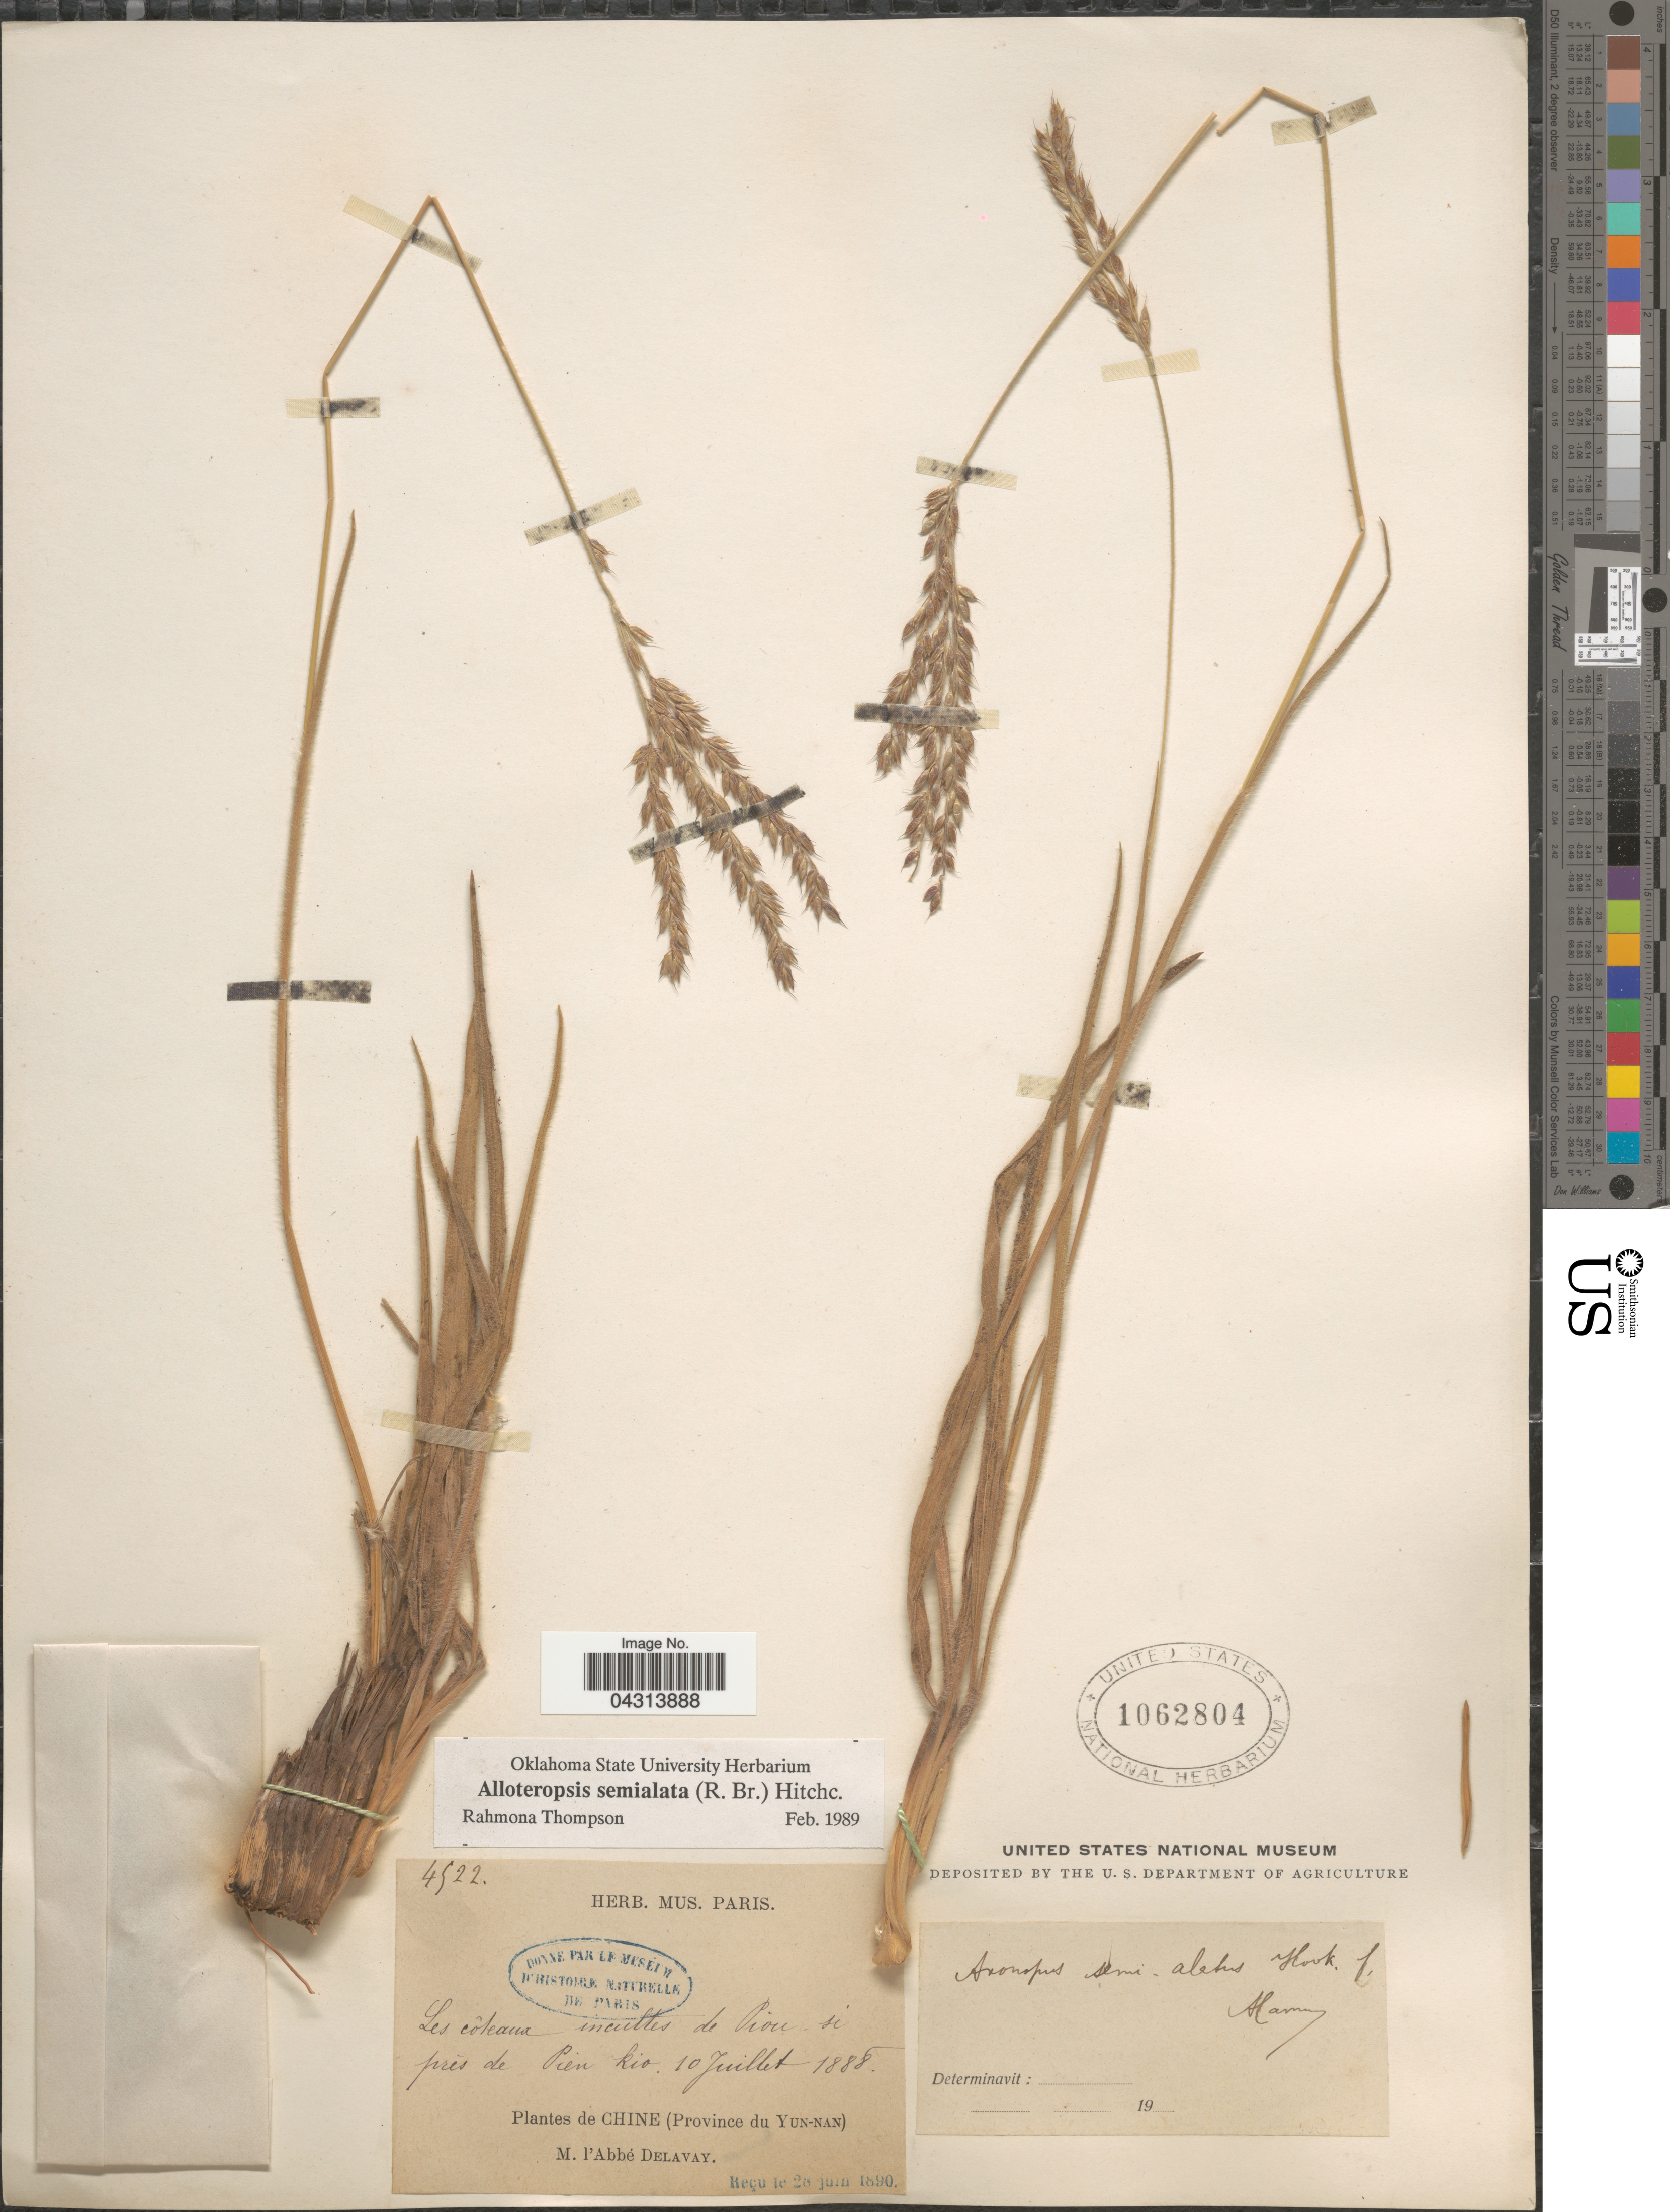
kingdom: Plantae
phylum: Tracheophyta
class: Liliopsida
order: Poales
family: Poaceae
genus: Alloteropsis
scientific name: Alloteropsis semialata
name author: (R. Br.) Hitchc.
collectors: M. Delavay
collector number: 4522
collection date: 1888-07-10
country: China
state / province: Yunnan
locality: Les coteaus incultis de Piou si pres de Pien Rio.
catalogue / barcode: US 1062804